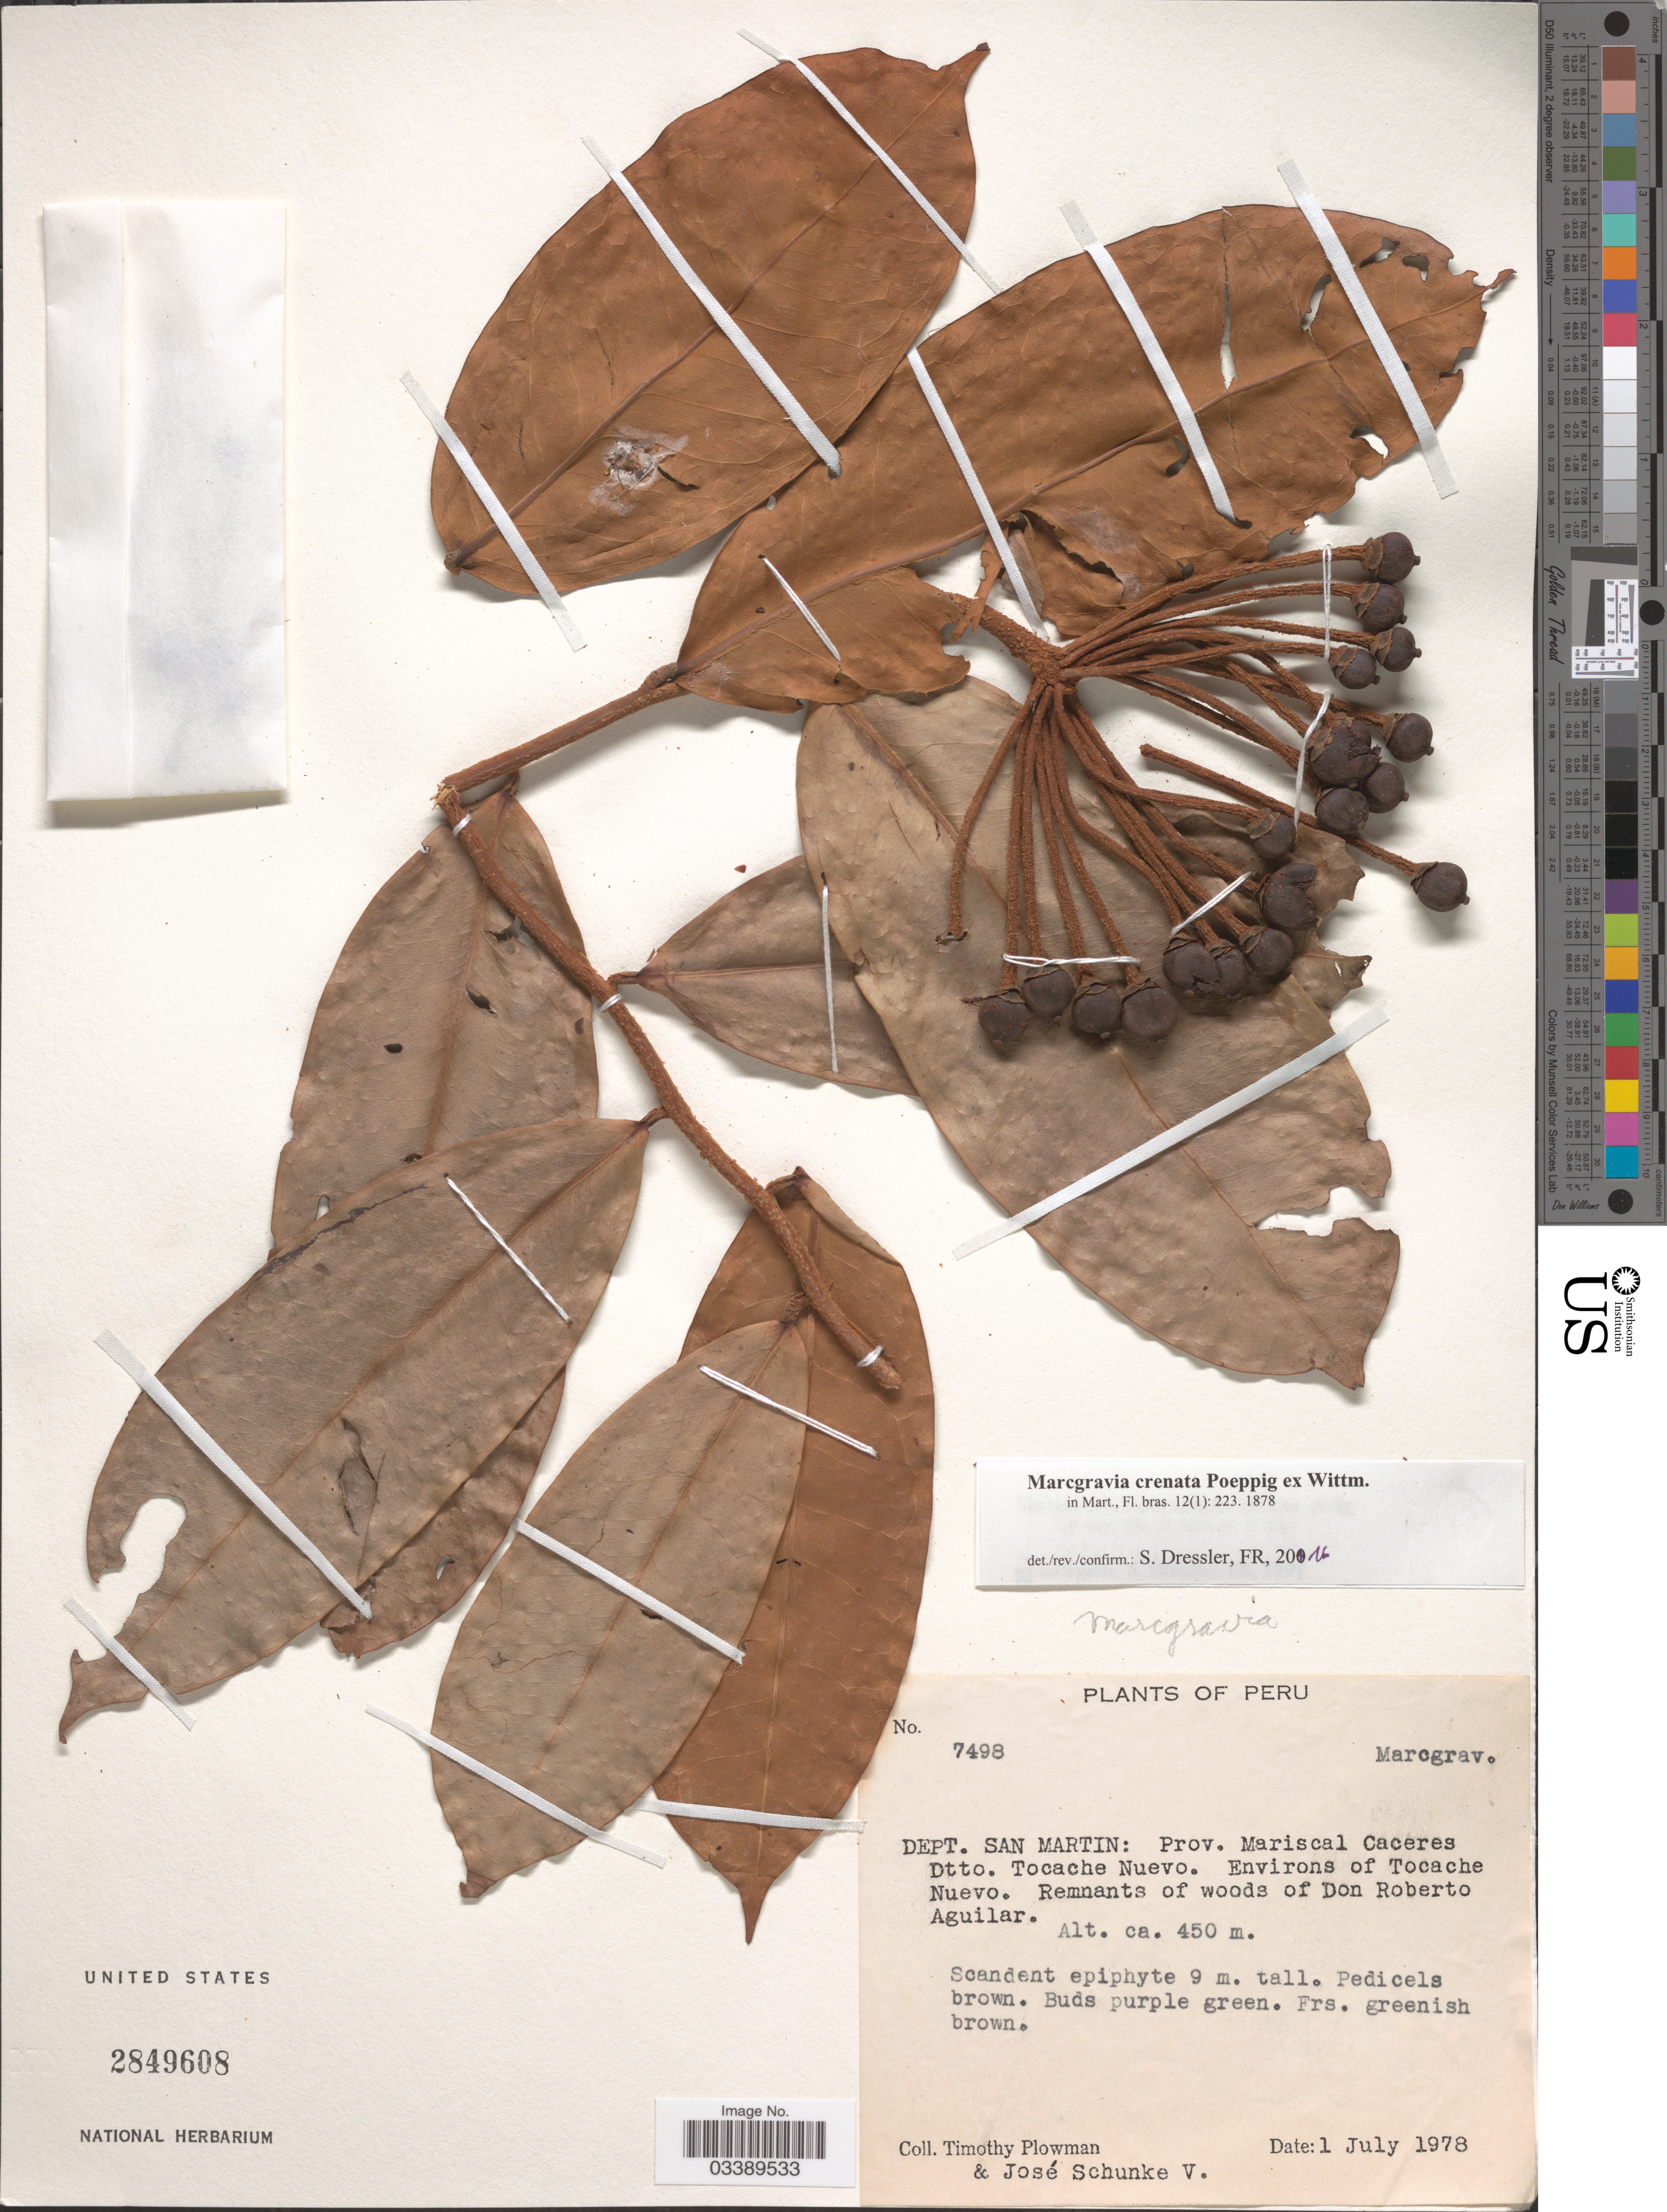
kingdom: Plantae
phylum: Tracheophyta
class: Magnoliopsida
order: Ericales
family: Marcgraviaceae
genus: Marcgravia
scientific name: Marcgravia crenata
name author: Poepp. ex Wittm.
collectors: T. Plowman & J. Schunke Vigo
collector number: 7498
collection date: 1978-07-01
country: Peru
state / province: San Martín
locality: Dept. San Martin: Prov. Mariscal Caceres. Dtto. Tocache Nuevo. Environs of Tocache Nuevo. Remnants of woods of Don Roberto Aguilar.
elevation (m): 450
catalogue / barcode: US 2849608